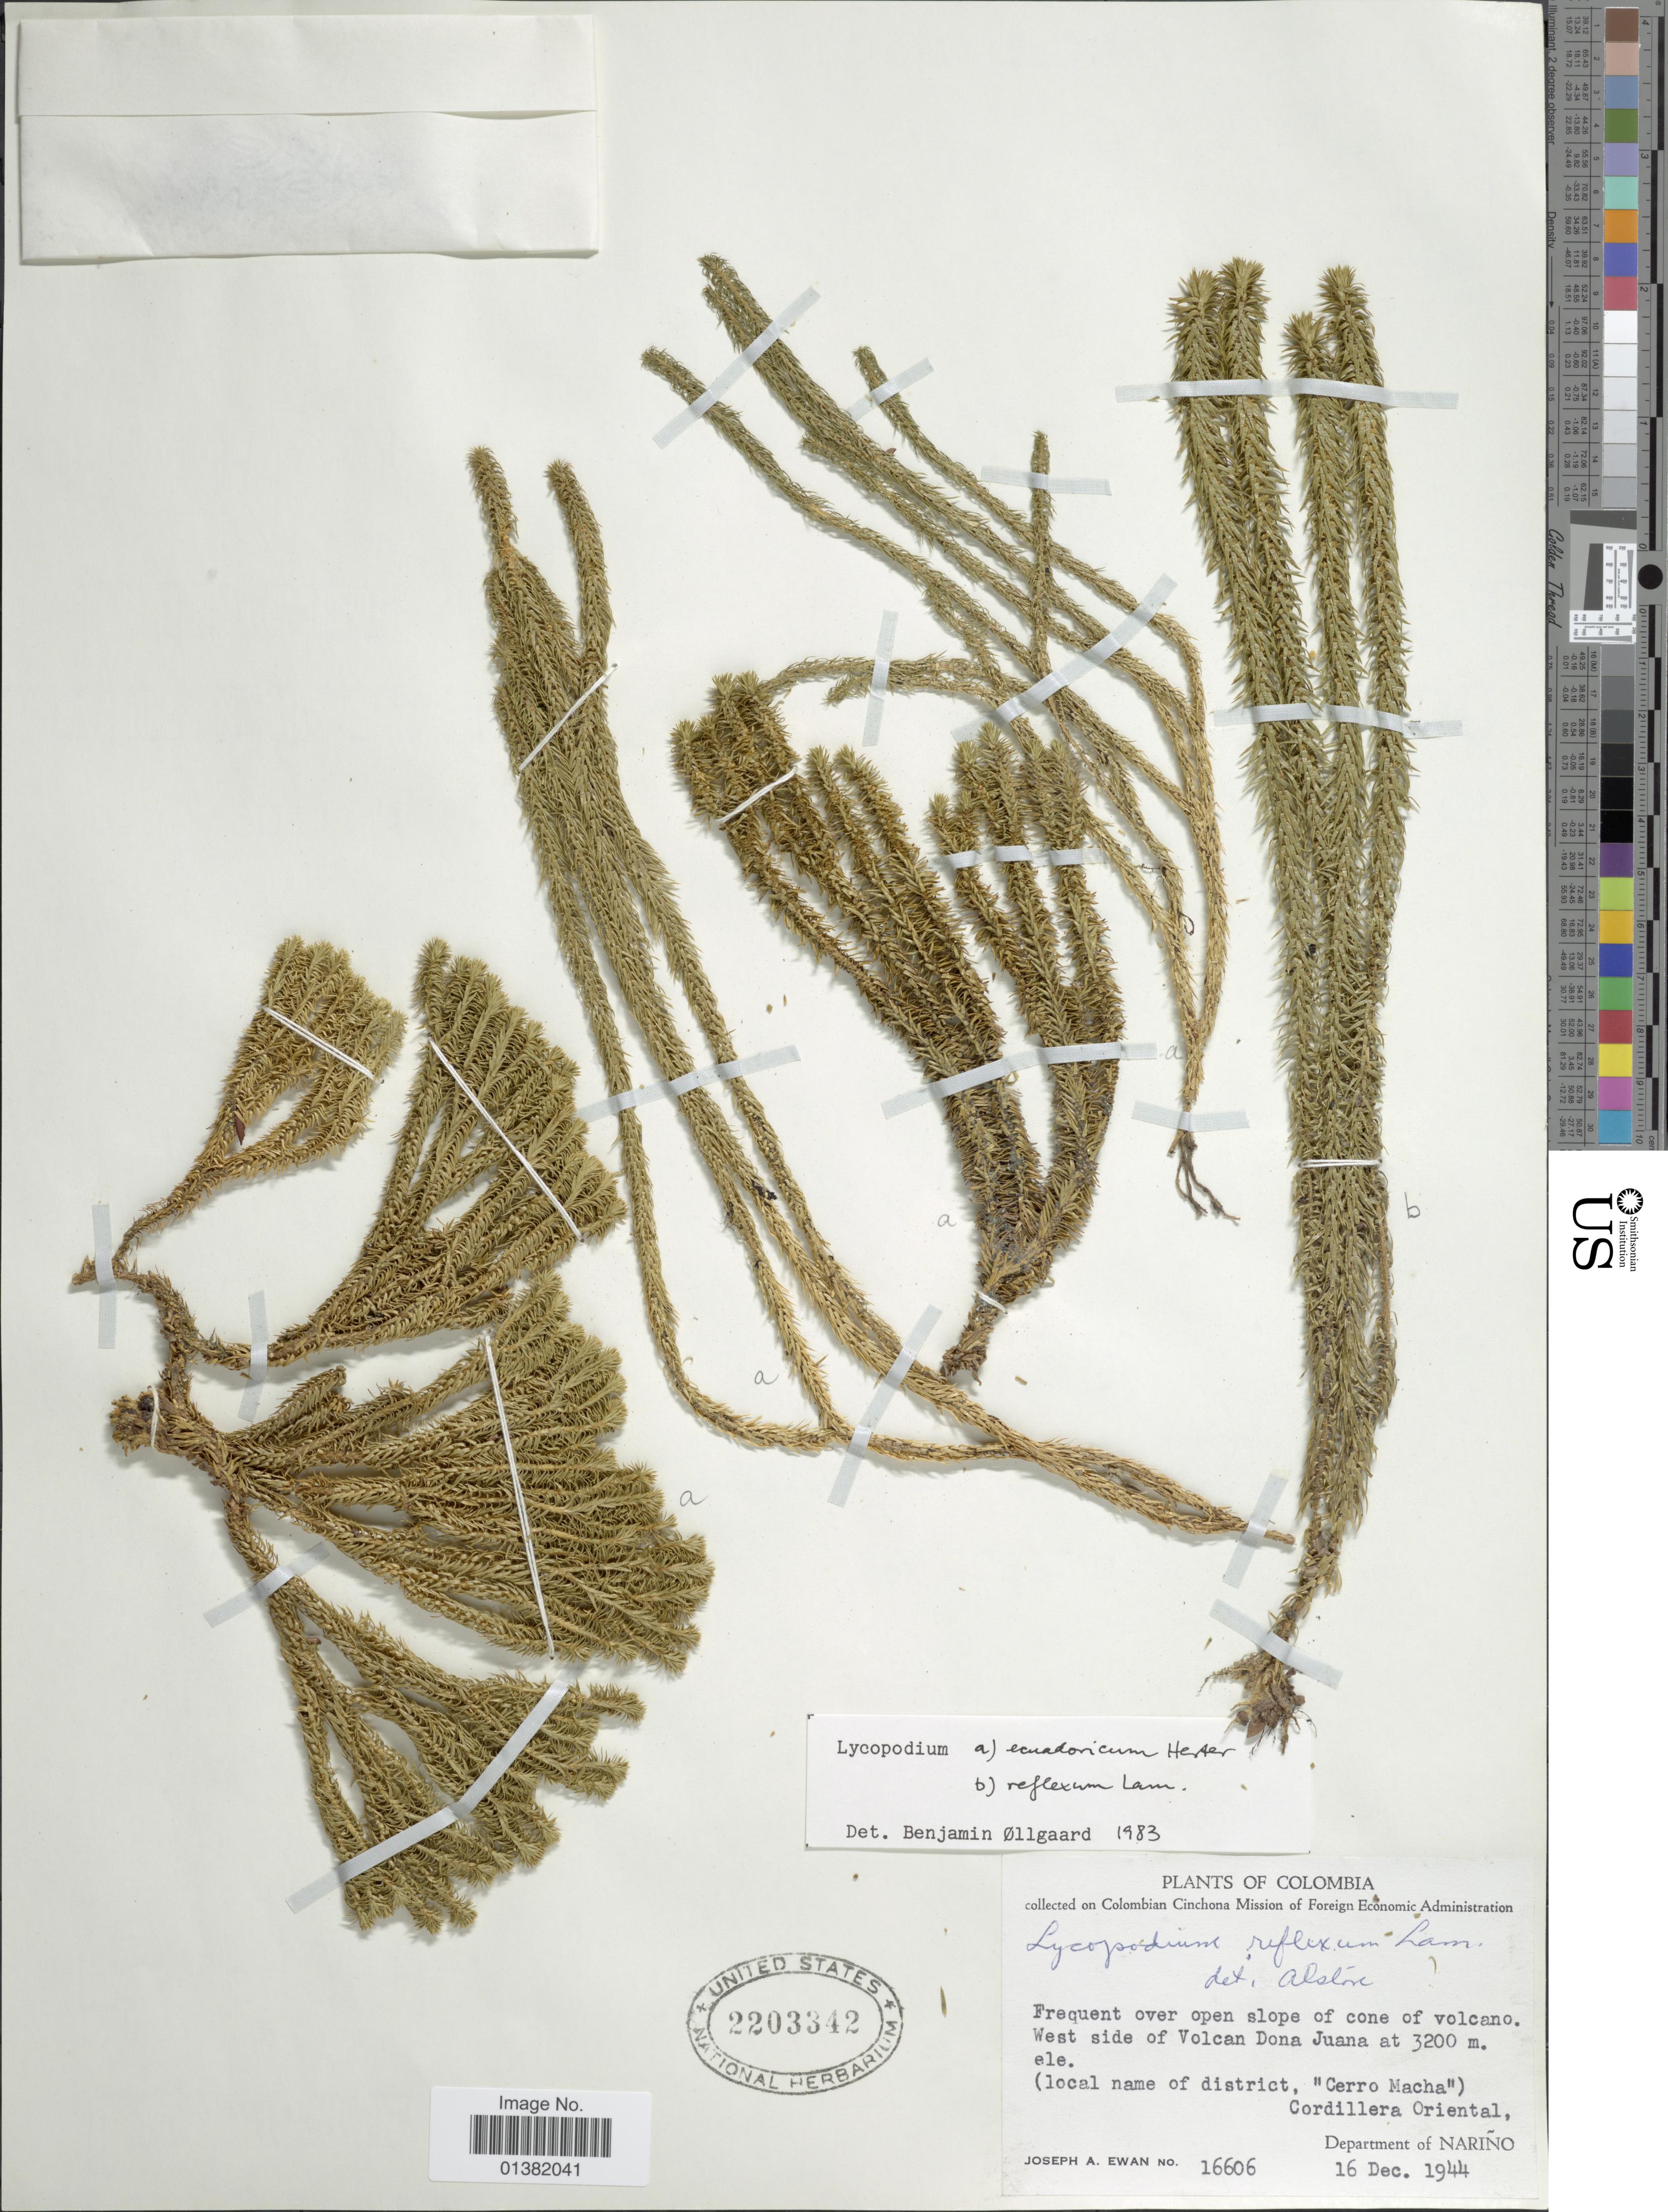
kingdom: Plantae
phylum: Tracheophyta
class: Lycopodiopsida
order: Lycopodiales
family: Lycopodiaceae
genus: Phlegmariurus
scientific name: Phlegmariurus eversus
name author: (Poir.) B. Øllg.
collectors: J. A. Ewan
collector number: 16606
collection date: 1944-12-16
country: Colombia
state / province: Nariño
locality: Frequent over open slope of cone of volcano. West side of Volcan Dona Juana, (local name of district, "Cerro Macha"), Cordillera Oriental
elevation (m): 3200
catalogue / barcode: US 2203342